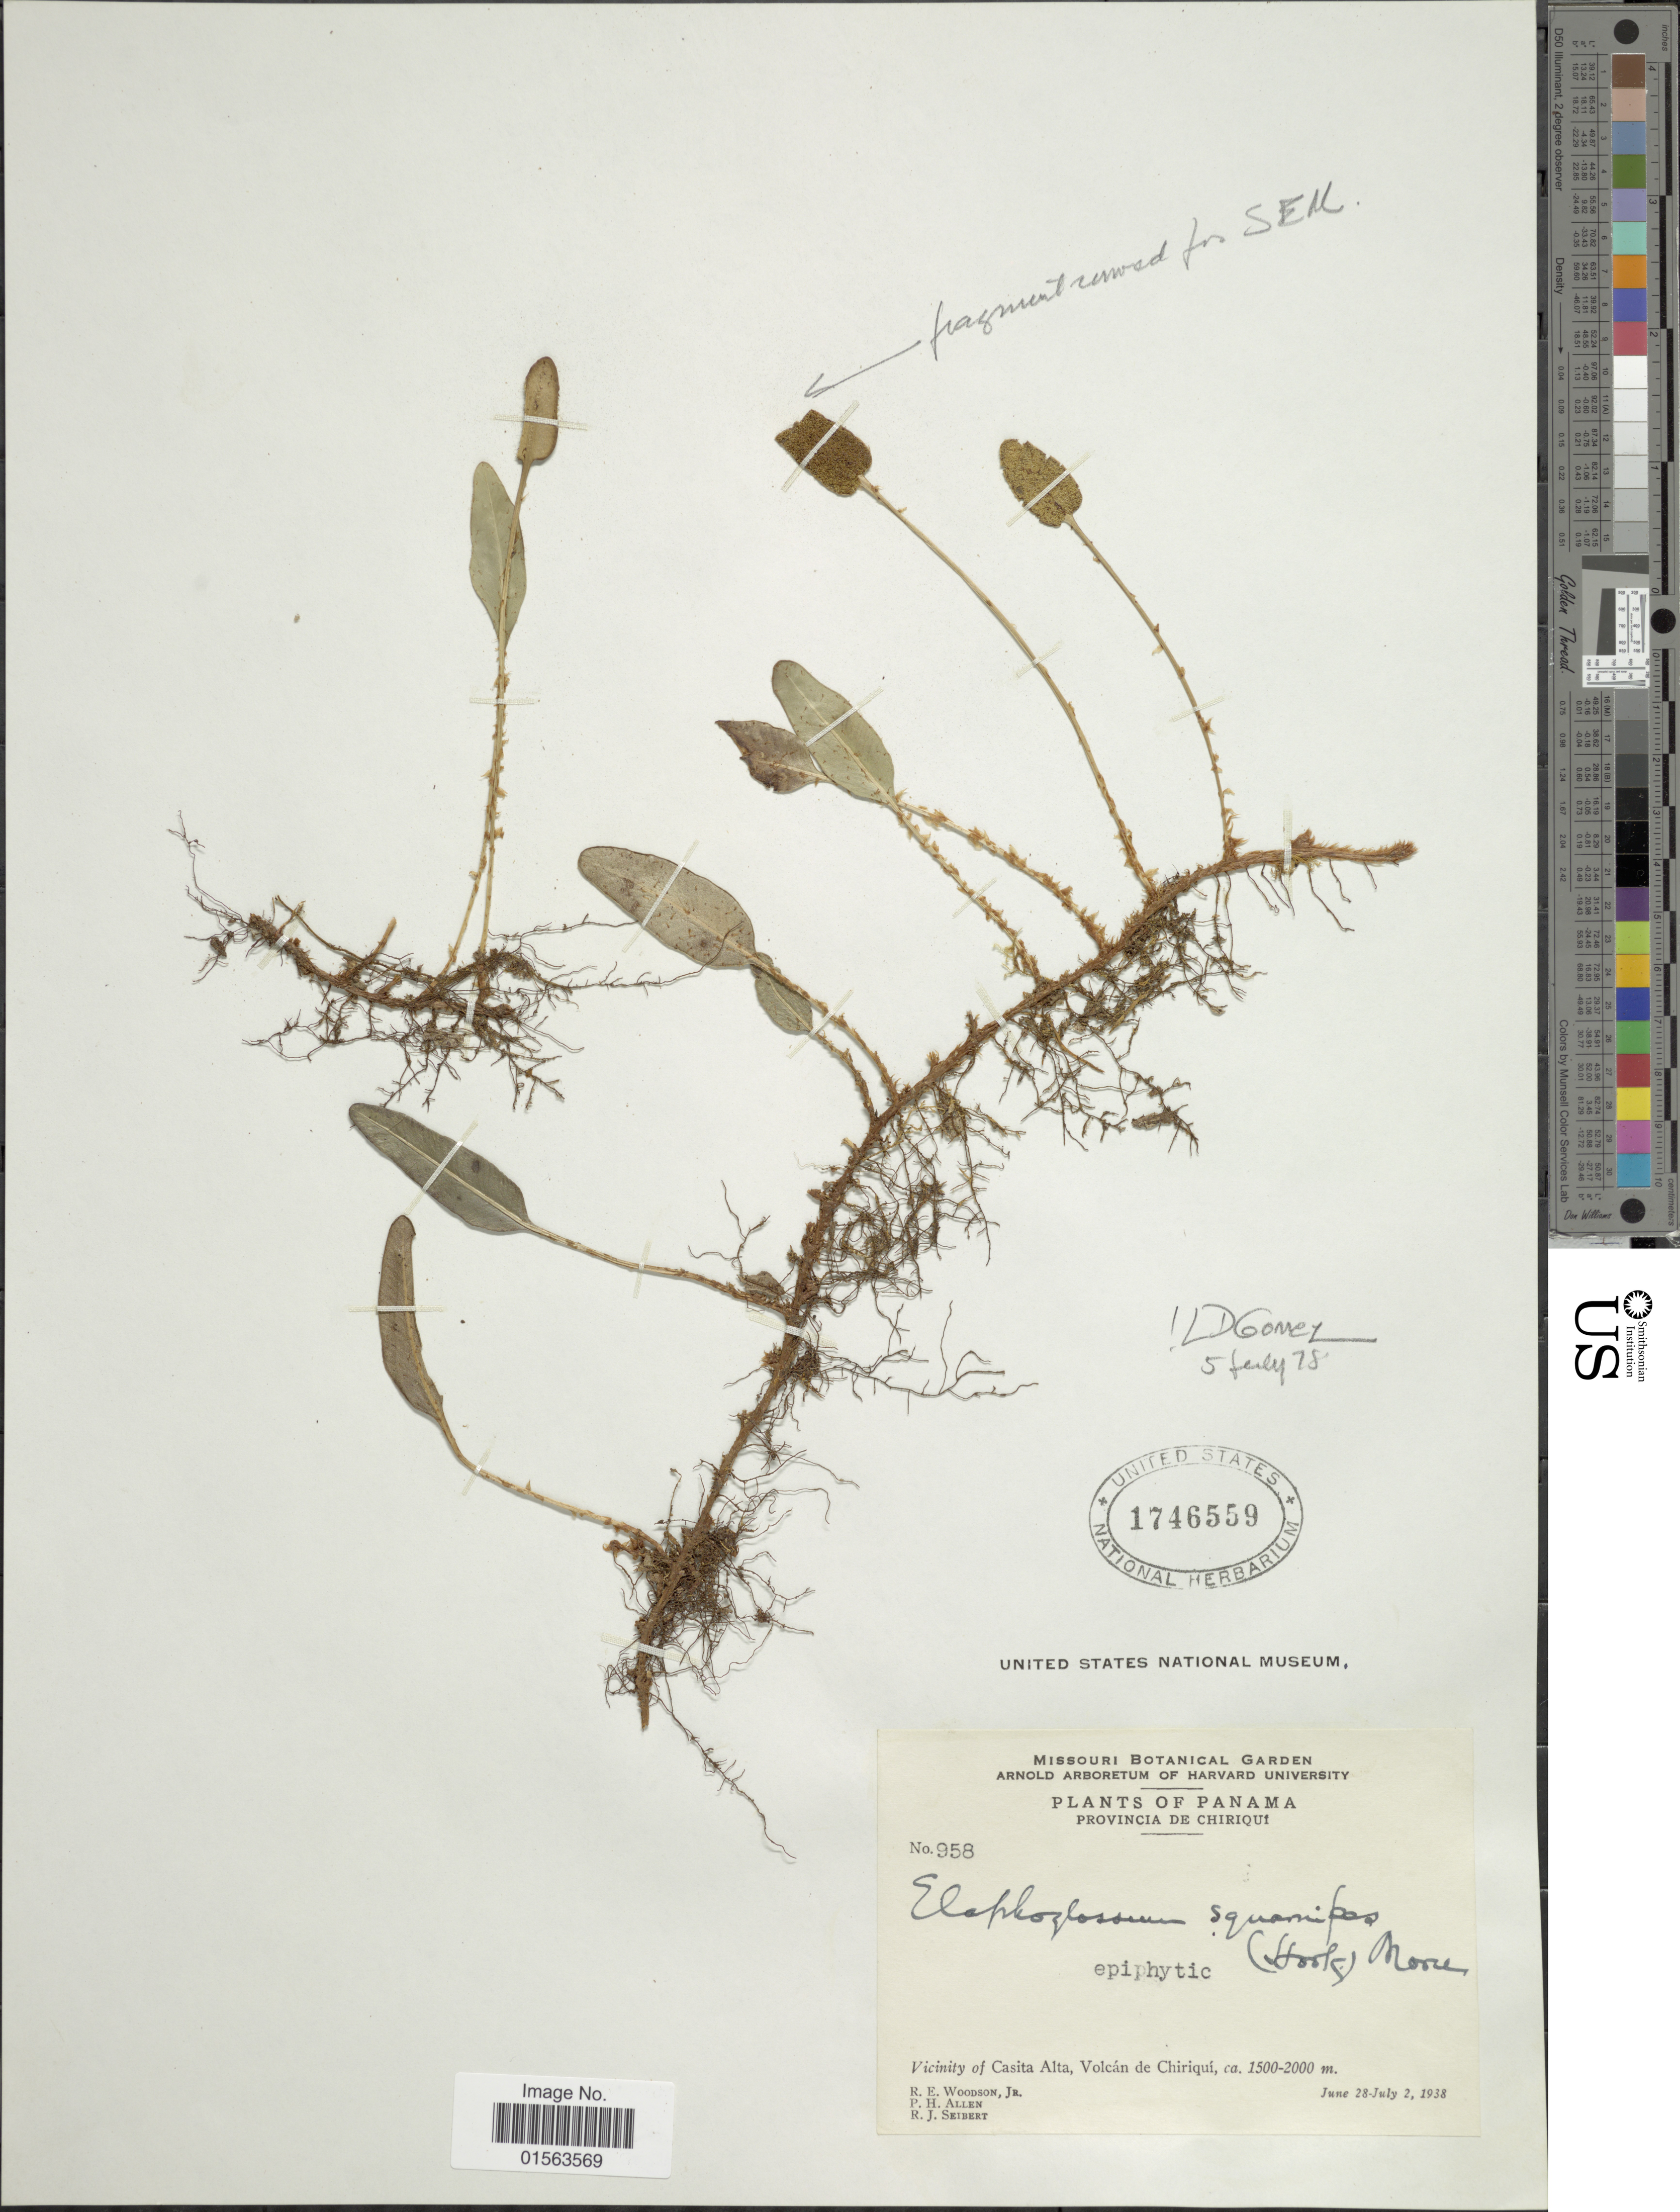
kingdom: Plantae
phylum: Tracheophyta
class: Polypodiopsida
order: Polypodiales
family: Dryopteridaceae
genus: Elaphoglossum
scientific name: Elaphoglossum squamipes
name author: (Hook.) T. Moore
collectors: R. E. Woodson, P. H. Allen & R. J. Seibert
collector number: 958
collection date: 1938-06-28/1938-07-02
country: Panama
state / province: Chiriqui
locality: Vicinity of Casita Alta, Volcan de Chiriqui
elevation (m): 1500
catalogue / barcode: US 1746559